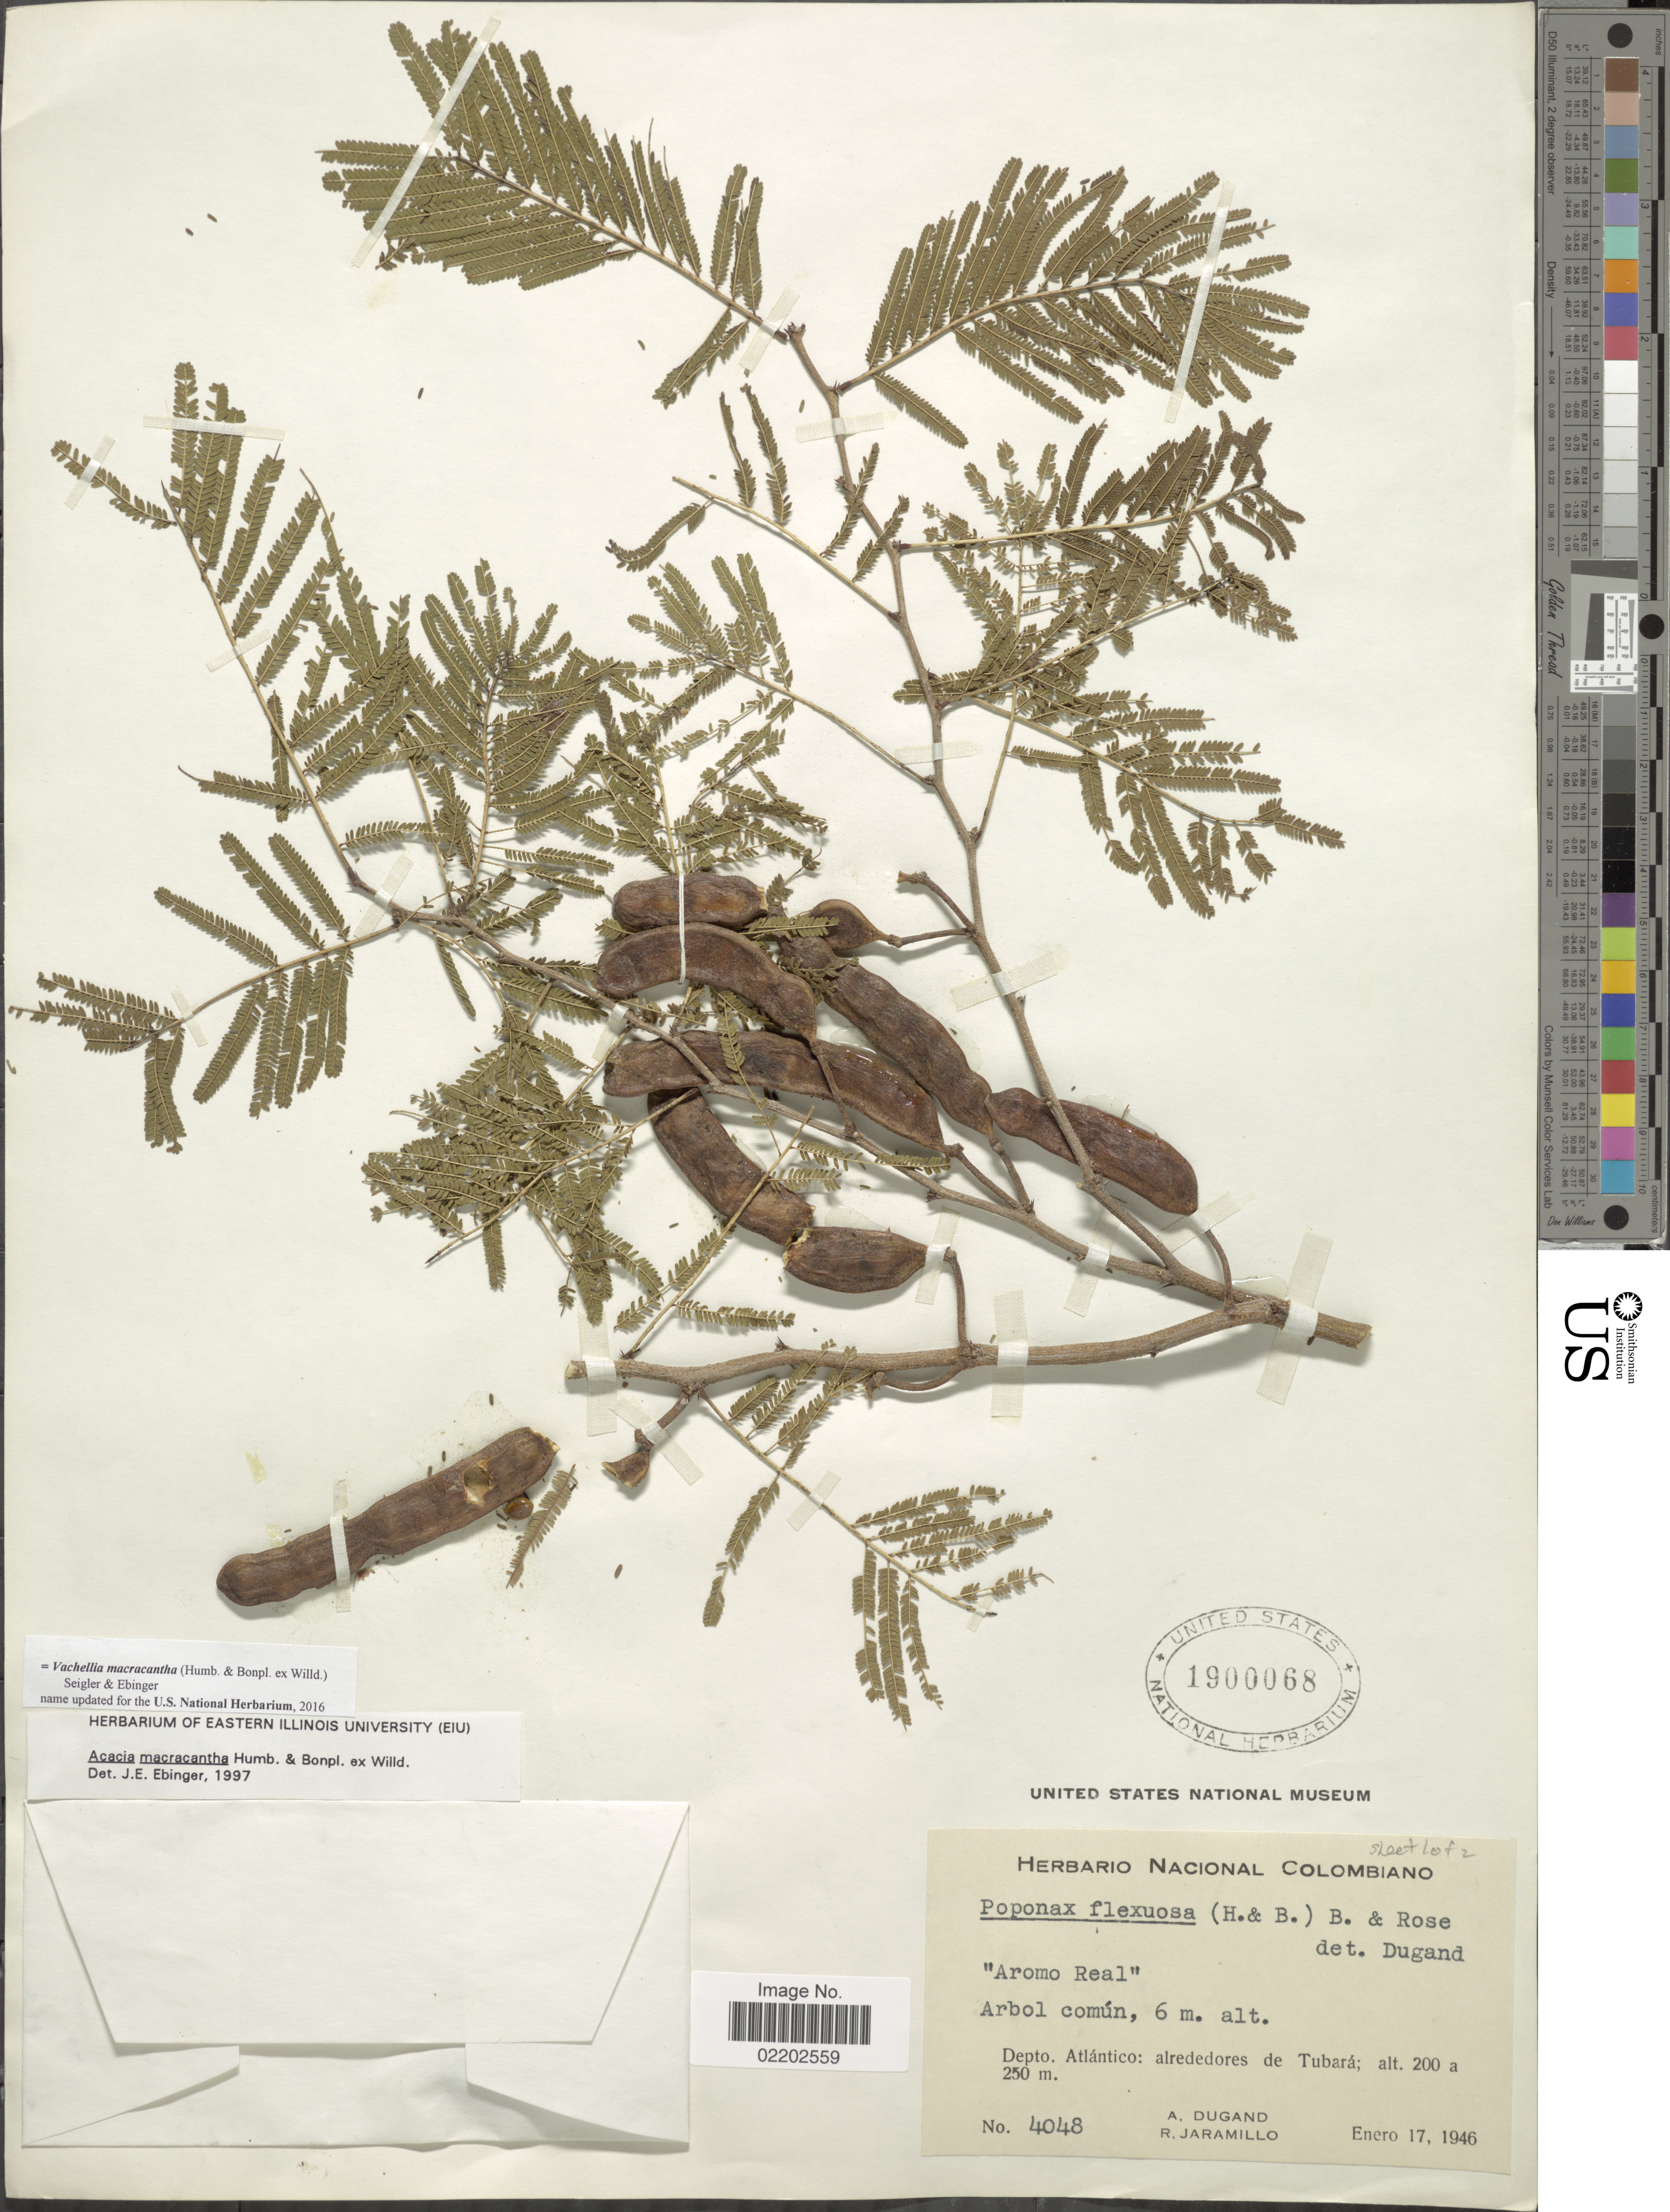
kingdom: Plantae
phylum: Tracheophyta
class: Magnoliopsida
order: Fabales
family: Fabaceae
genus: Vachellia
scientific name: Vachellia macracantha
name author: (Humb. & Bonpl. ex Willd.) Seigler & Ebinger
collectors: A. Dugand & R. Jaramillo M.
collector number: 4048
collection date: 1946-01-17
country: Colombia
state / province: Atlántico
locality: Alrededores de Tubará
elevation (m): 250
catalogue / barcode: US 1900068